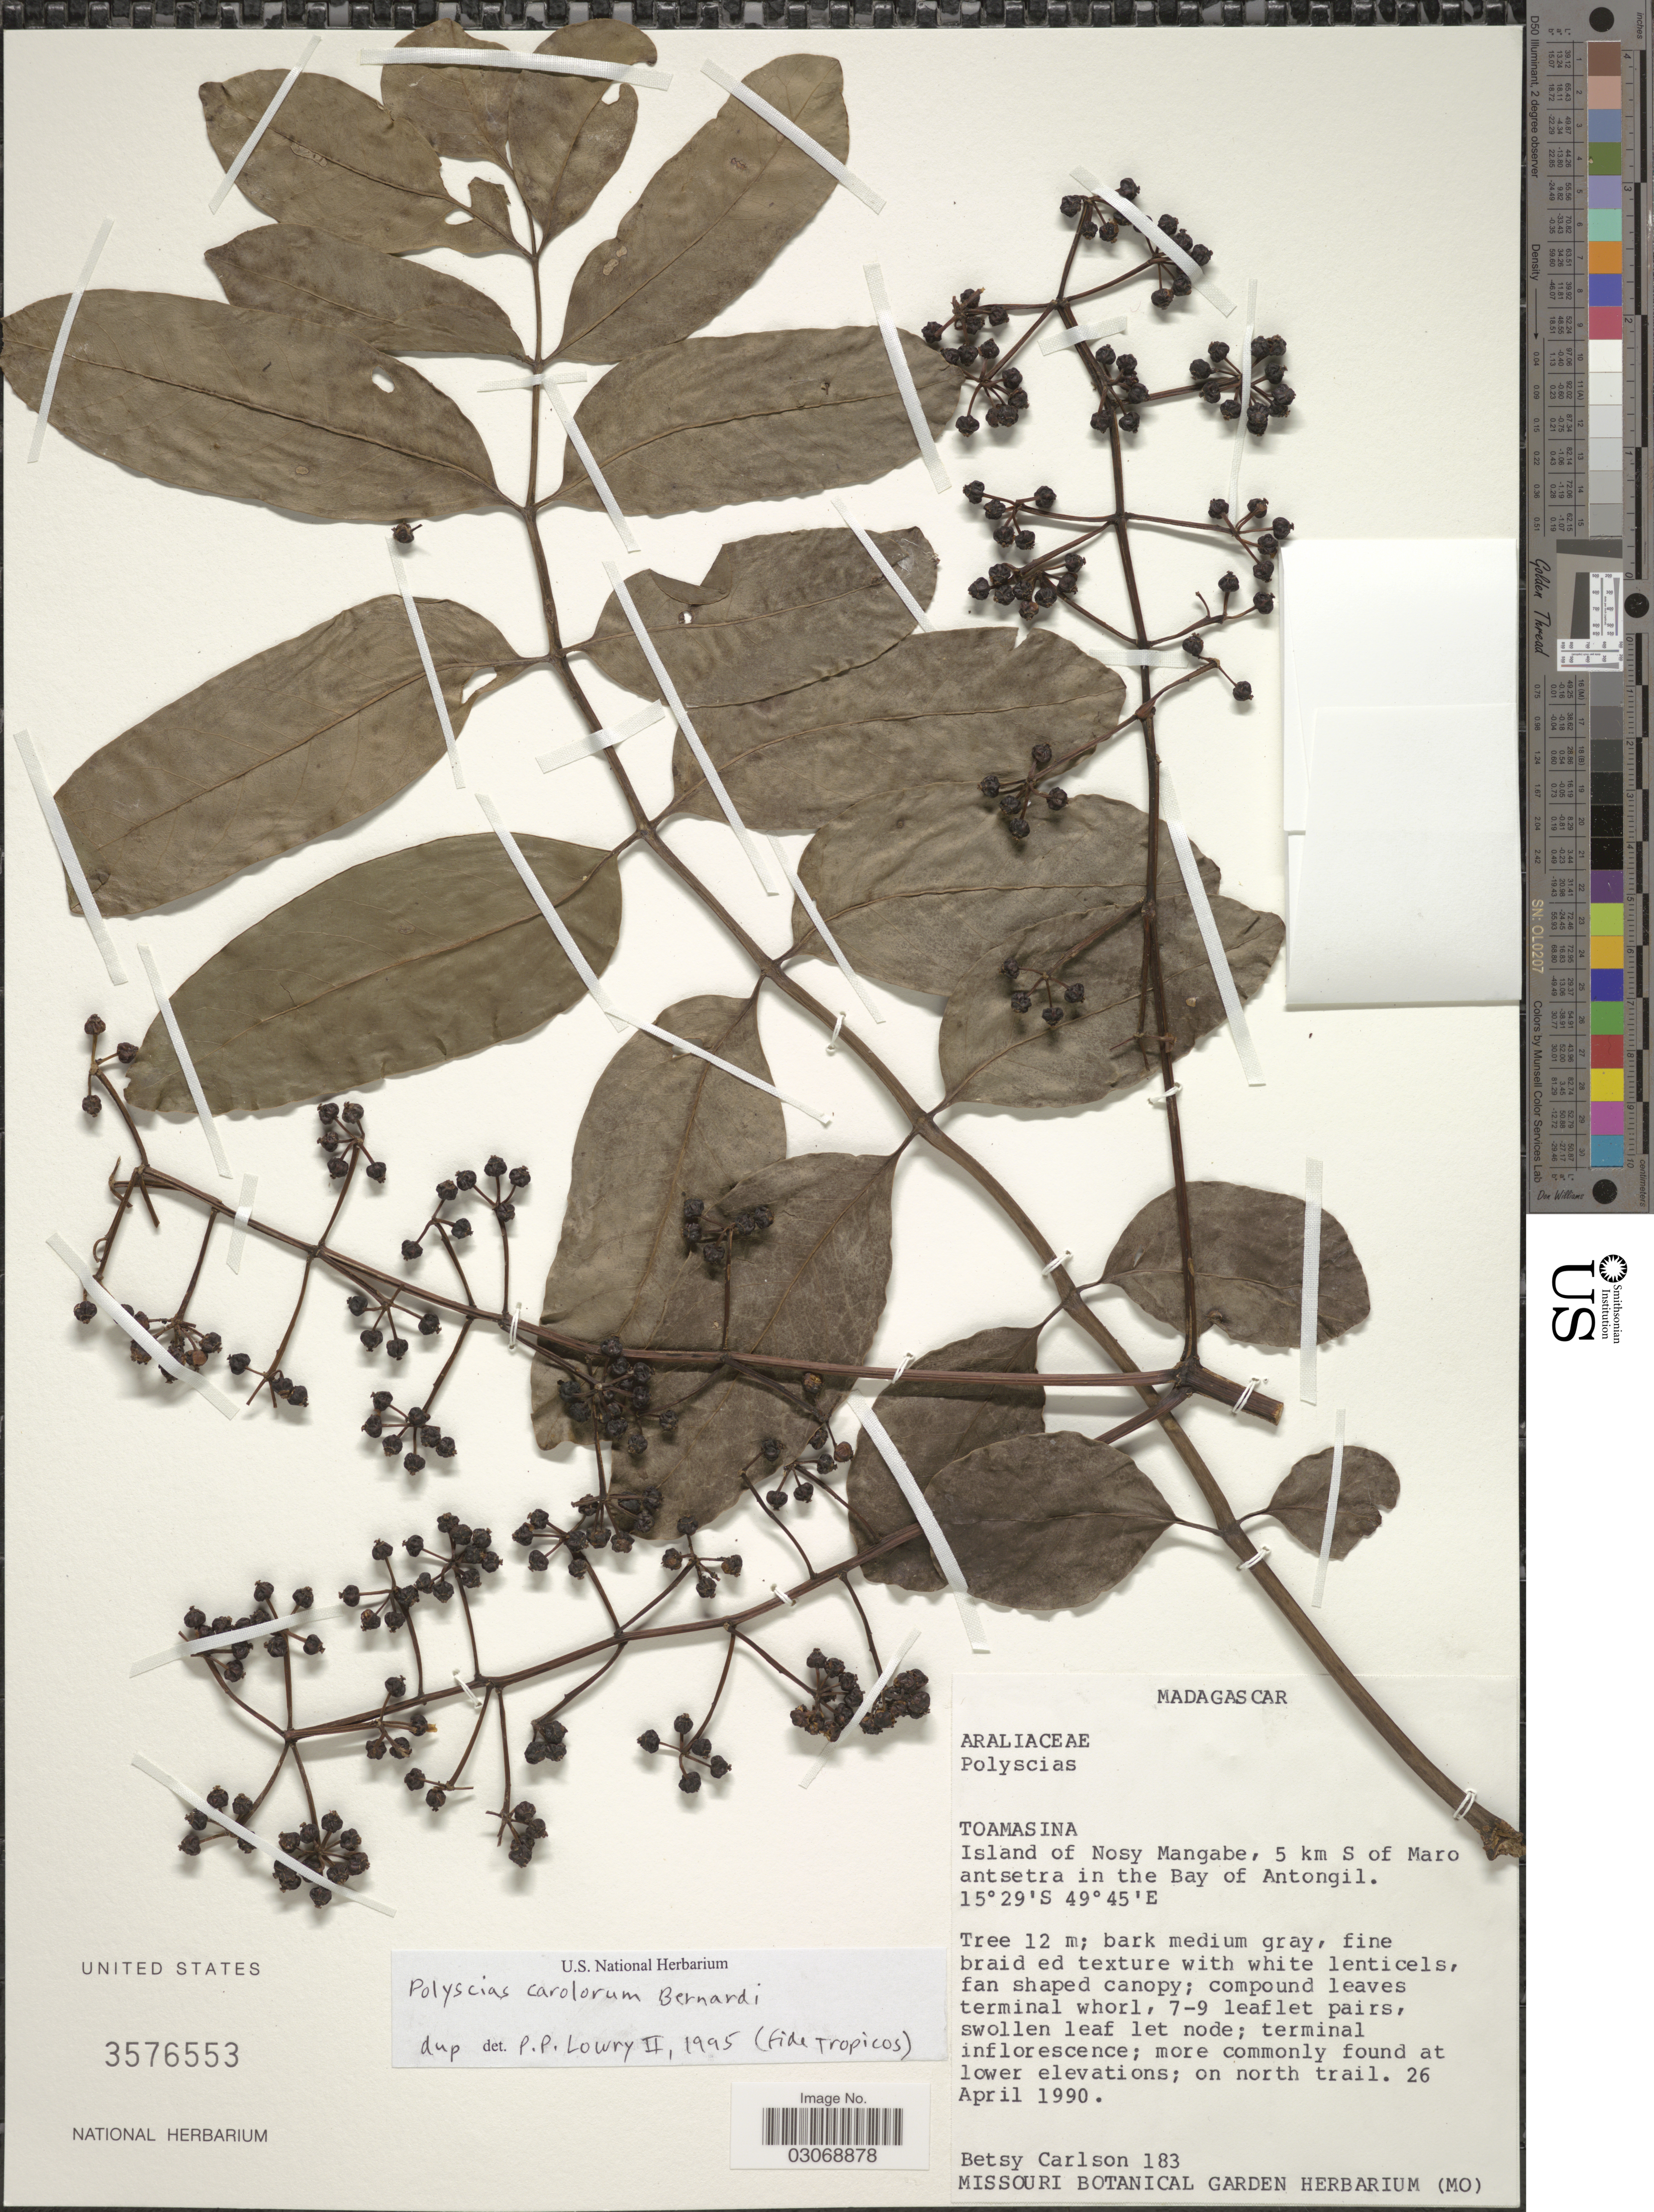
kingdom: Plantae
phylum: Tracheophyta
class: Magnoliopsida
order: Apiales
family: Araliaceae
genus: Polyscias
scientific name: Polyscias carolorum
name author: Bernardi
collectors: B. Carlson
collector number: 183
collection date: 1990-04-26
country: Madagascar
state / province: Analanjirofo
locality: Island of Nosy Mangabe, 5 km S of Maro antsetra in the bay of Antongil.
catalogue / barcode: US 3576553